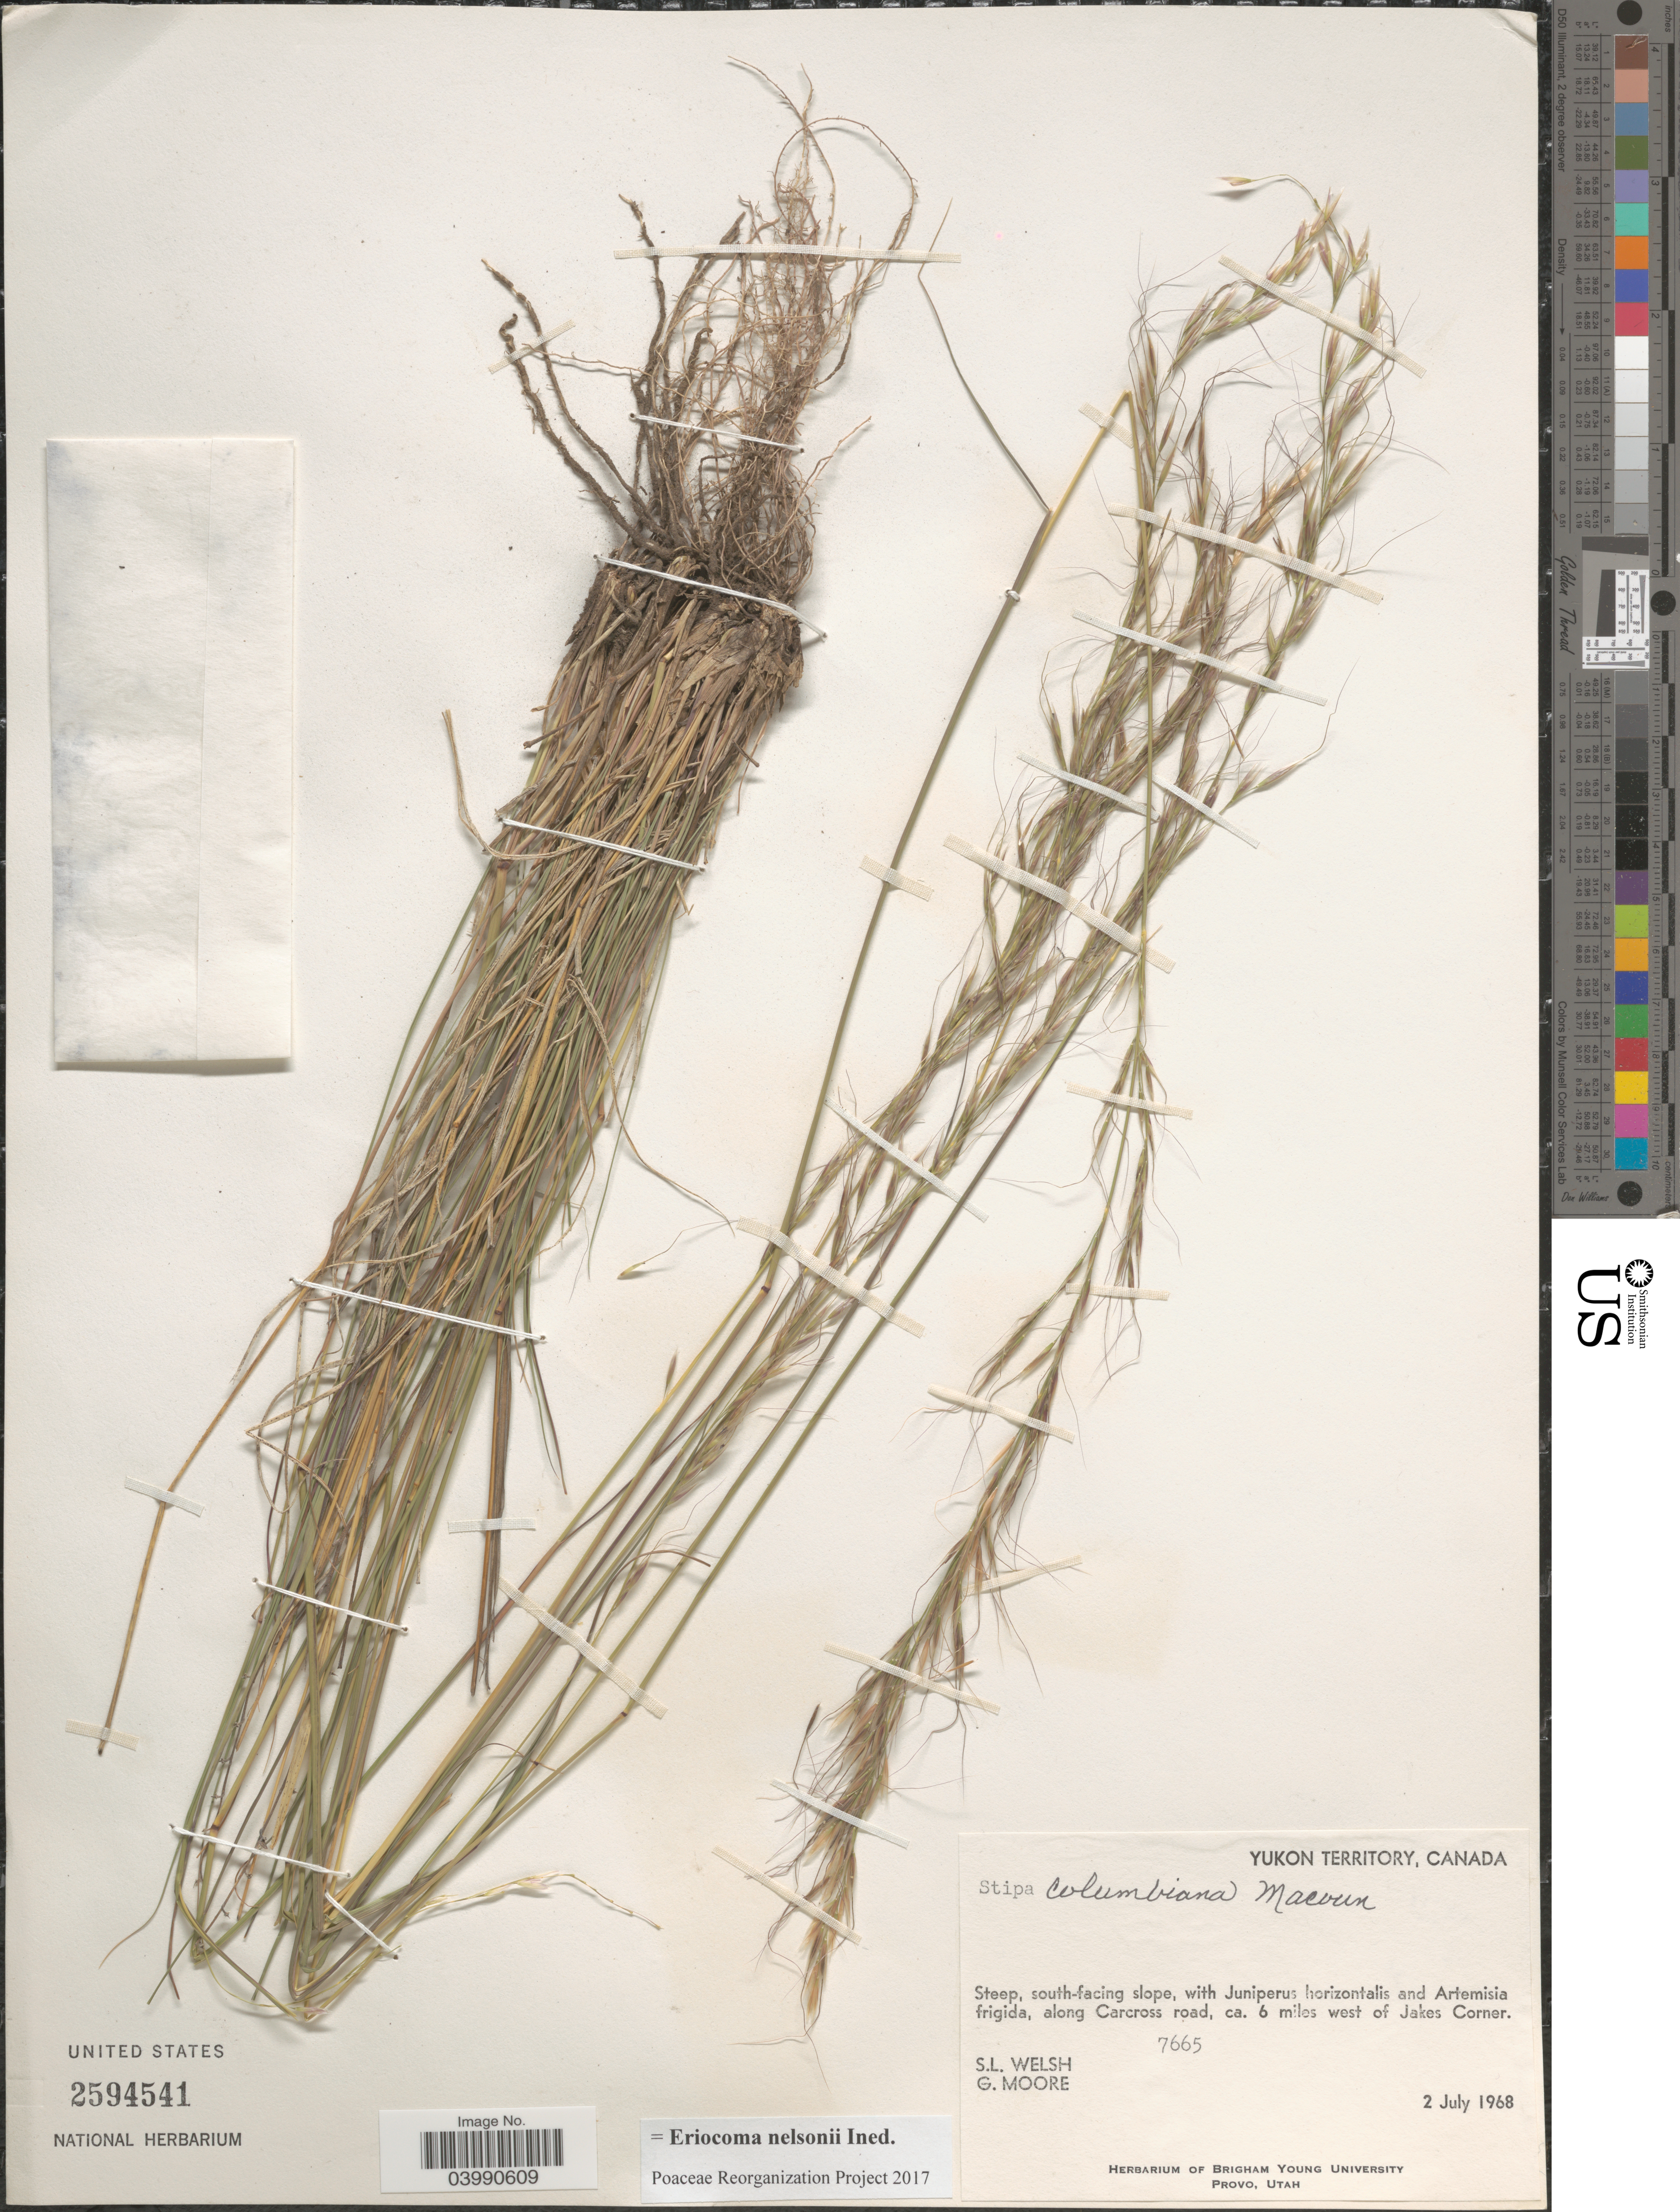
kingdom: Plantae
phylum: Tracheophyta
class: Liliopsida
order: Poales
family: Poaceae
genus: Eriocoma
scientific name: Eriocoma nelsonii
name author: (Scribn.) Romasch.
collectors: S. Welsh & G. Moore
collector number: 7665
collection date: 1968-07-02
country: Canada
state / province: Yukon Territory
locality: Steep, south-facing slope, along Carcross road, ca. 6 miles west of Jakes Corner.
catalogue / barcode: US 2594541